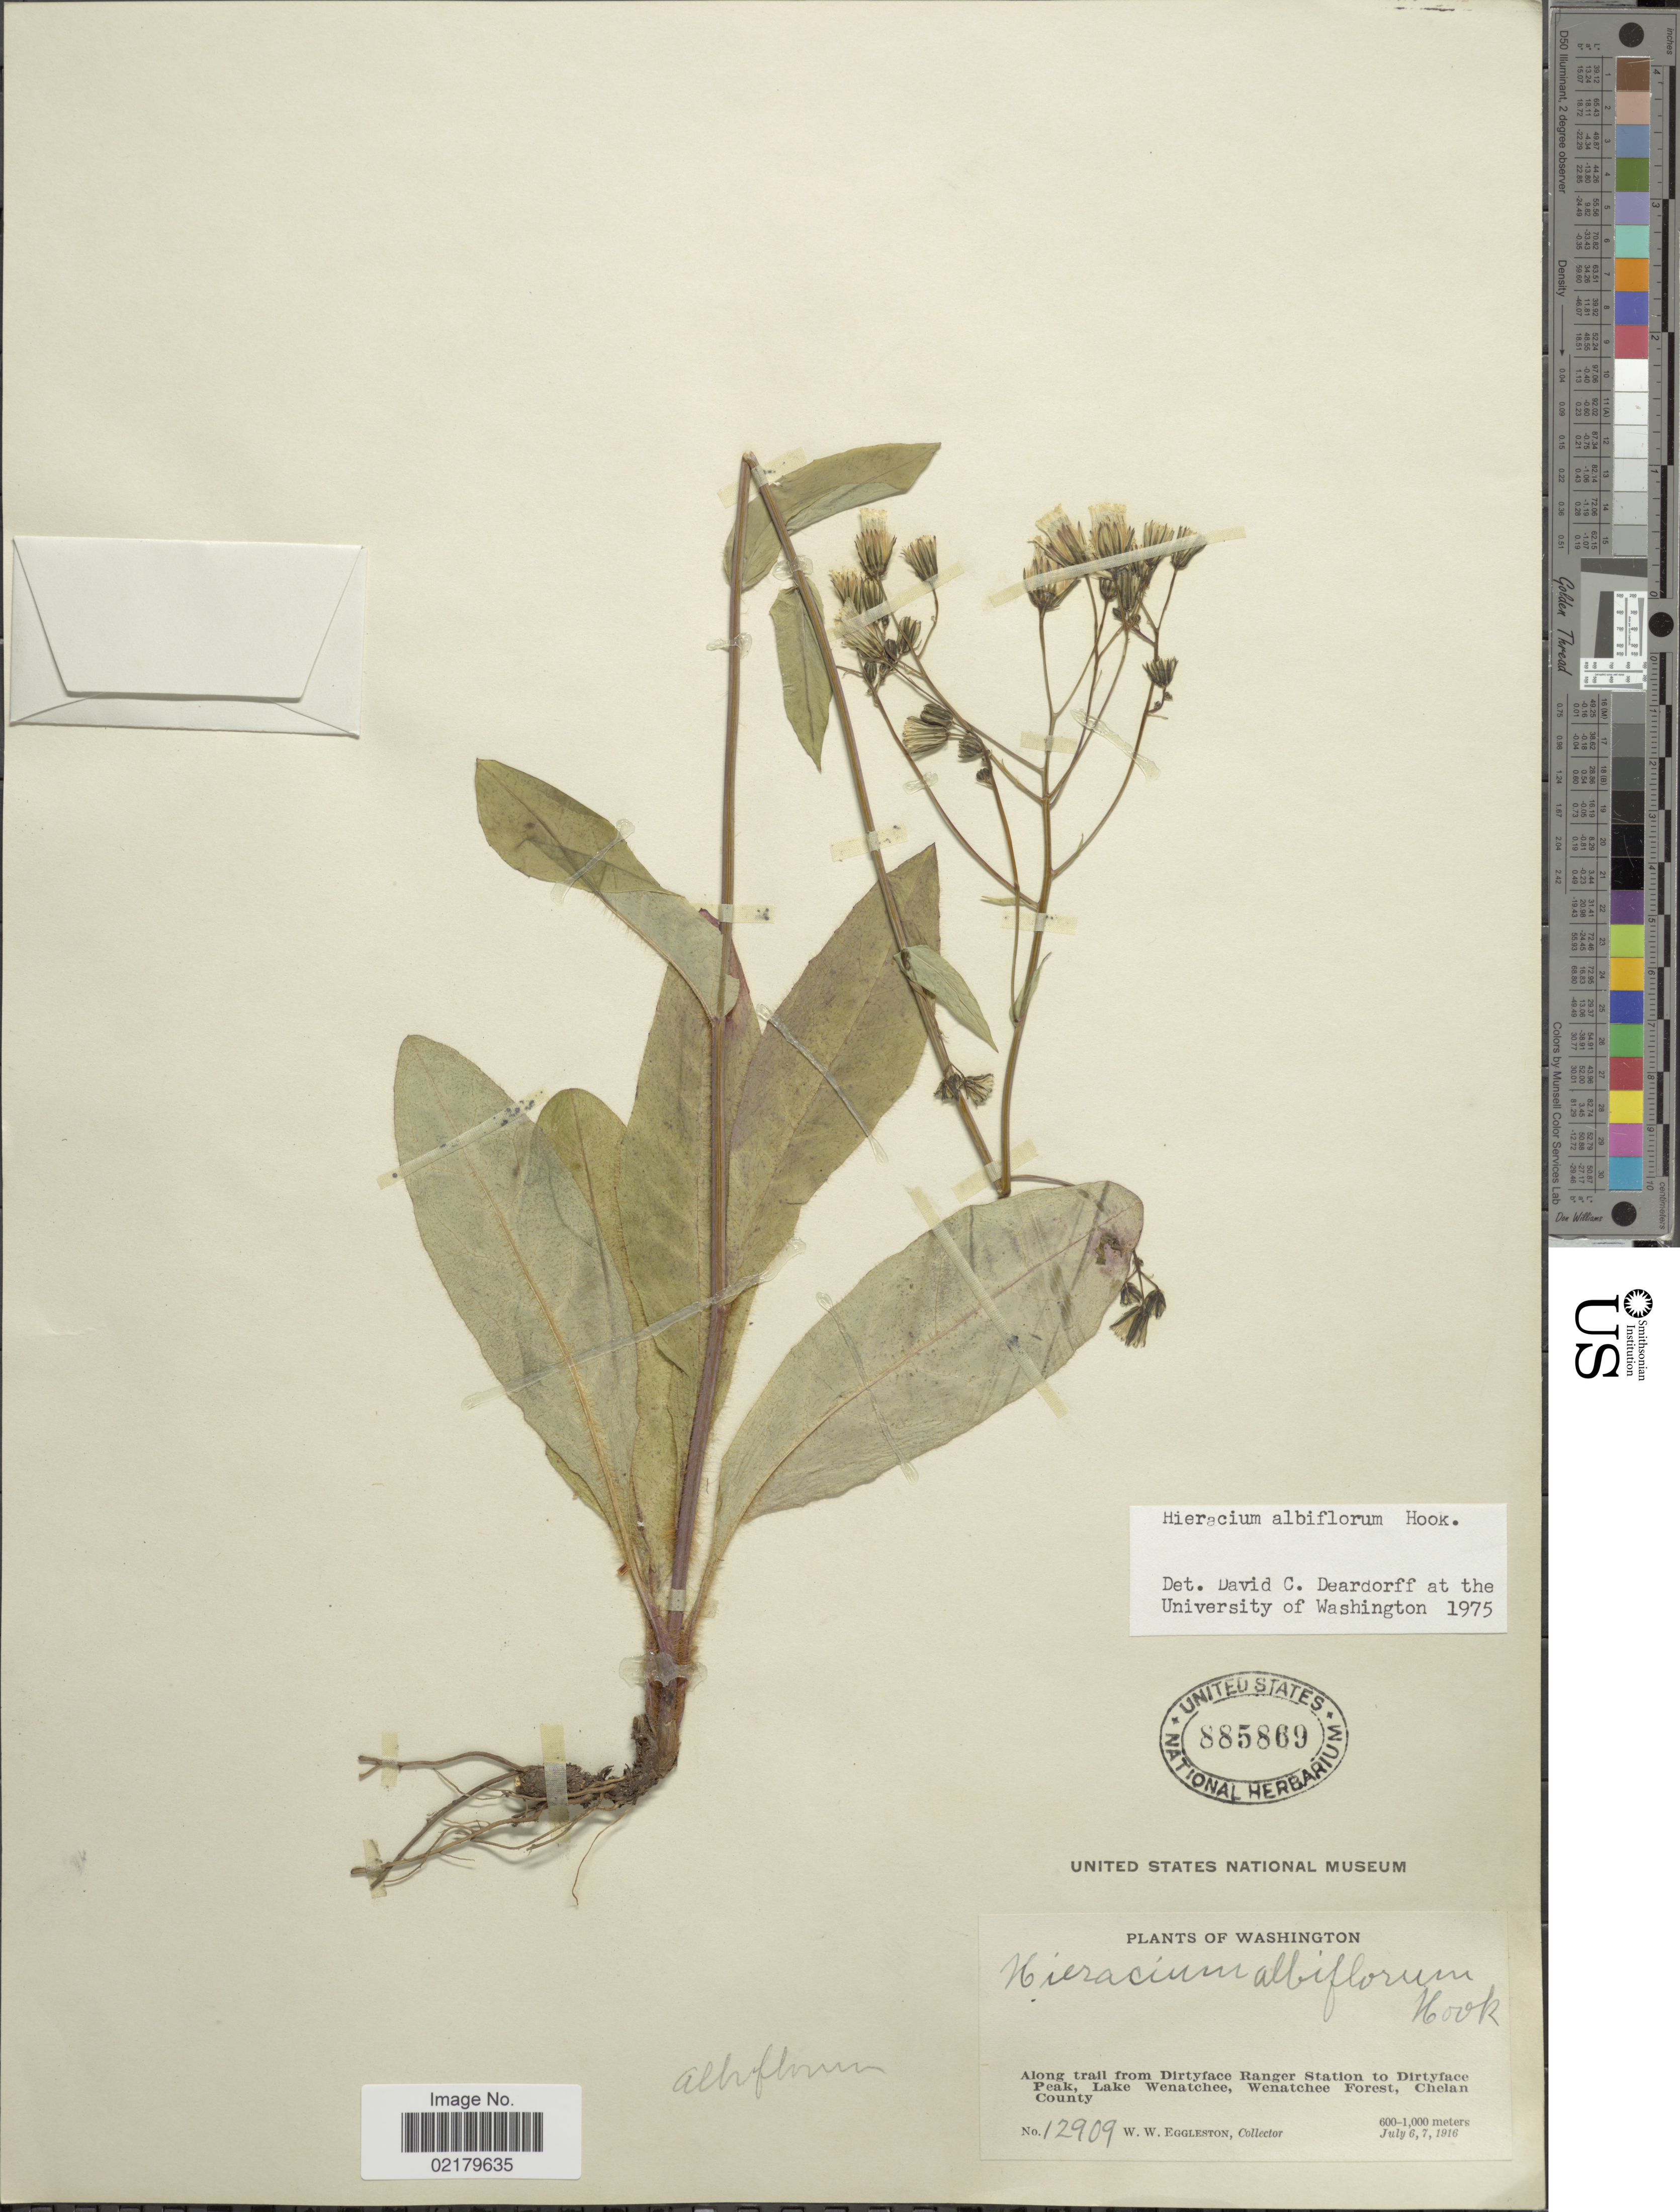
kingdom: Plantae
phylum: Tracheophyta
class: Magnoliopsida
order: Asterales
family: Asteraceae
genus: Hieracium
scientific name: Hieracium albiflorum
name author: Hook.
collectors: W. W. Eggleston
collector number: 12909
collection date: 1916-07-06/1916-07-07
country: United States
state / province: Washington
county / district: Chelan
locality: Along trail from Dirtyface Ranger Station to Dirtyface Peak, lake Wenatchee, Wenatche Forest, Chelan County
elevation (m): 600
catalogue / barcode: US 885869